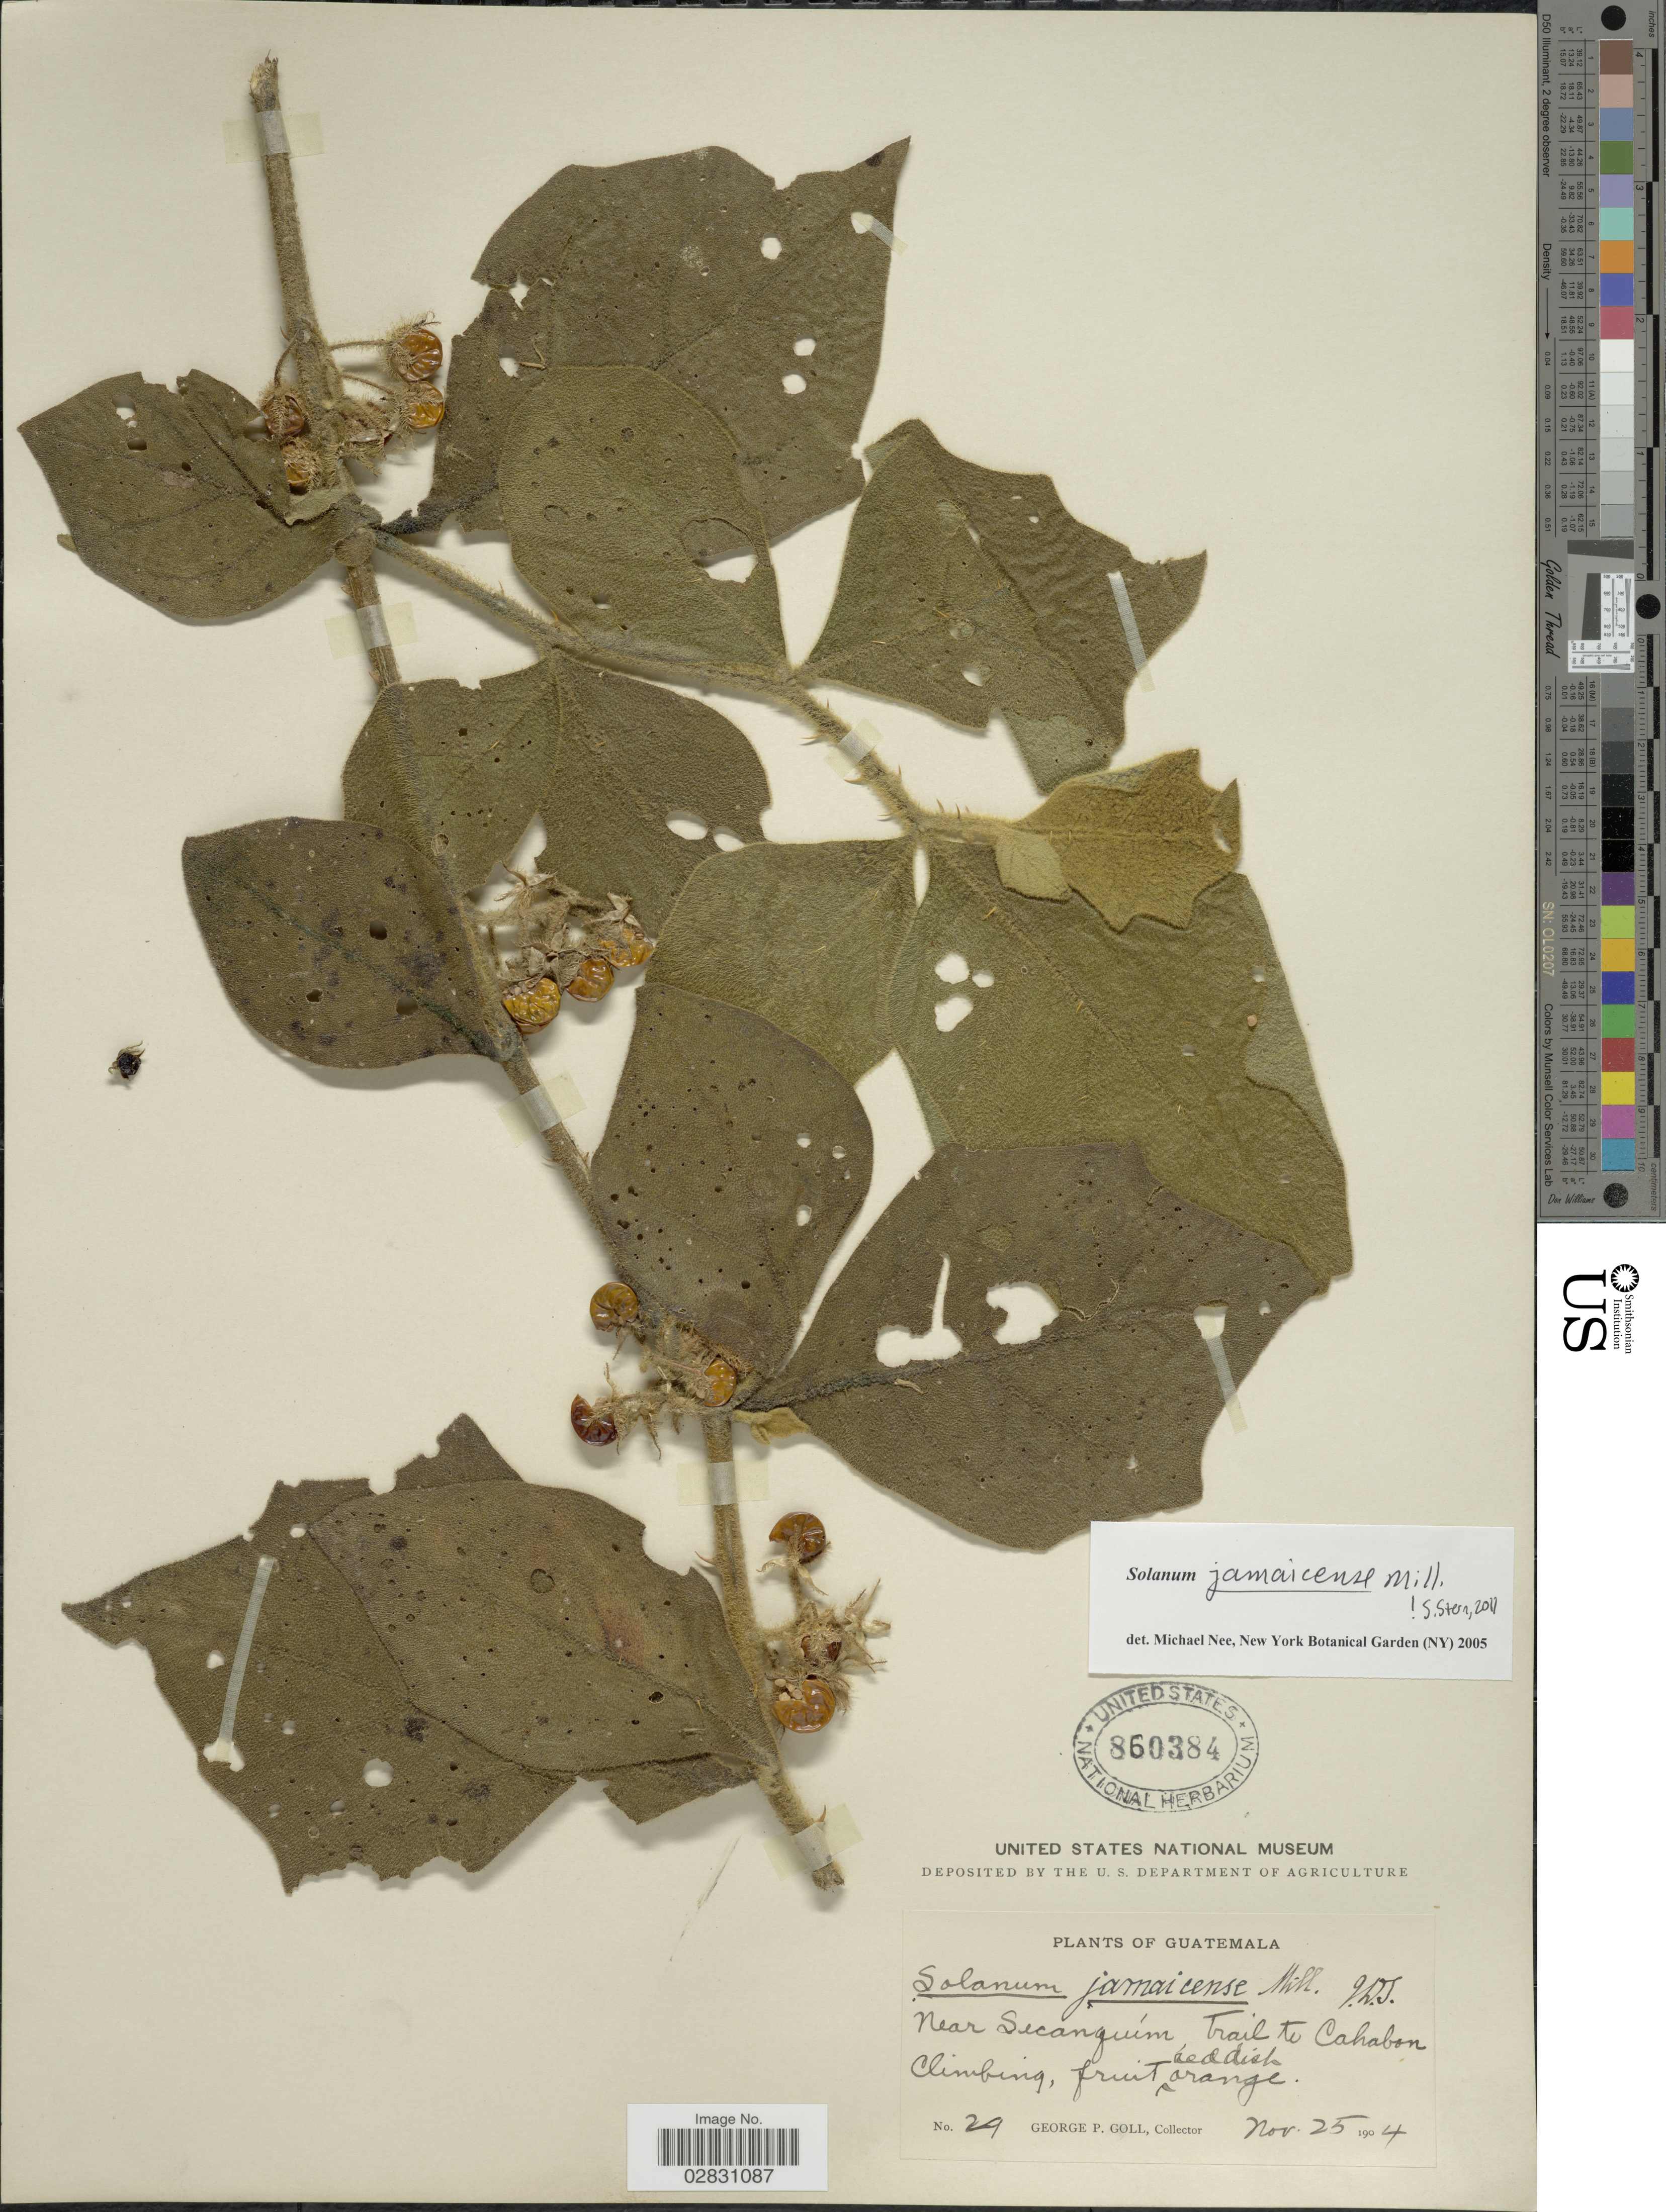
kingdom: Plantae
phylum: Tracheophyta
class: Magnoliopsida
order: Solanales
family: Solanaceae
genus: Solanum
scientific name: Solanum jamaicense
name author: Mill.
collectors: G. P. Goll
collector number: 29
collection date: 1904-11-25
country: Guatemala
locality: Near Secanquím, Trail to Cahabon.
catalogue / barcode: US 860384